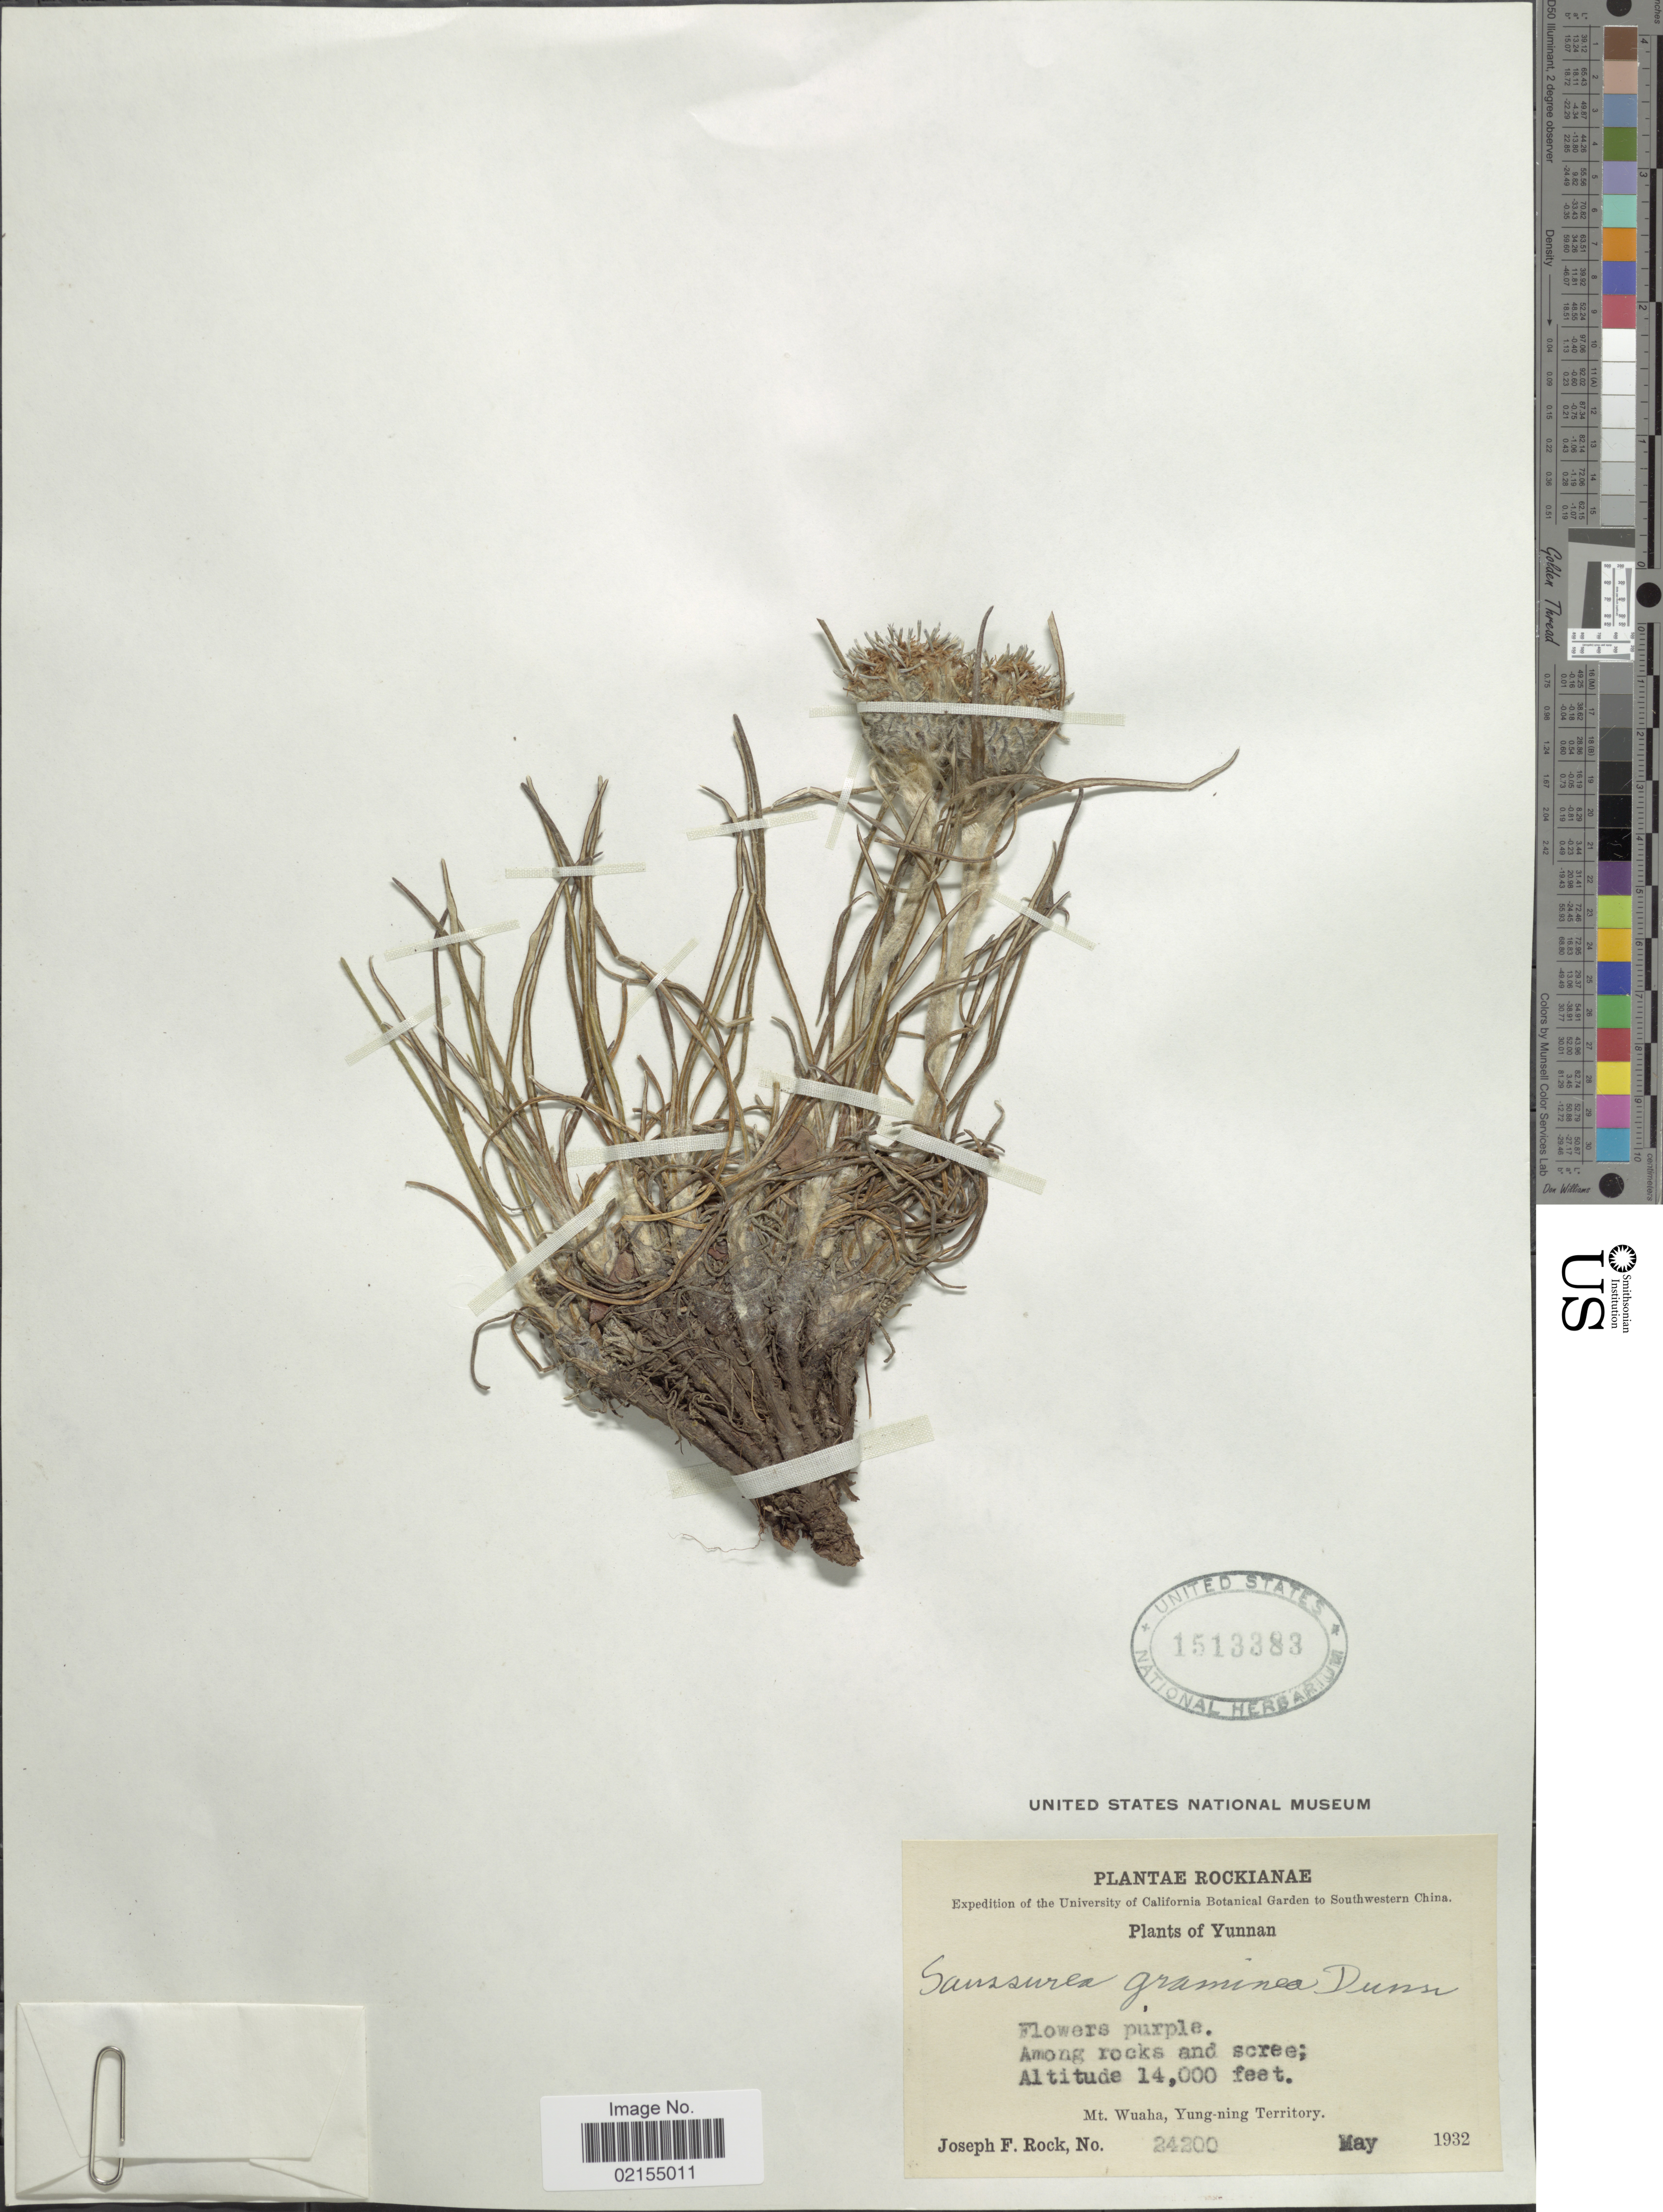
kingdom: Plantae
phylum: Tracheophyta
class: Magnoliopsida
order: Asterales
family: Asteraceae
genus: Saussurea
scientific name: Saussurea graminea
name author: Dunn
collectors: J. F. Rock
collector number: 24200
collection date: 1932-05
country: China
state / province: Yunnan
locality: Rockianae, Mt. Wuaha, Yung-ning Territory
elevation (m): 4267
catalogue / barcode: US 1513383